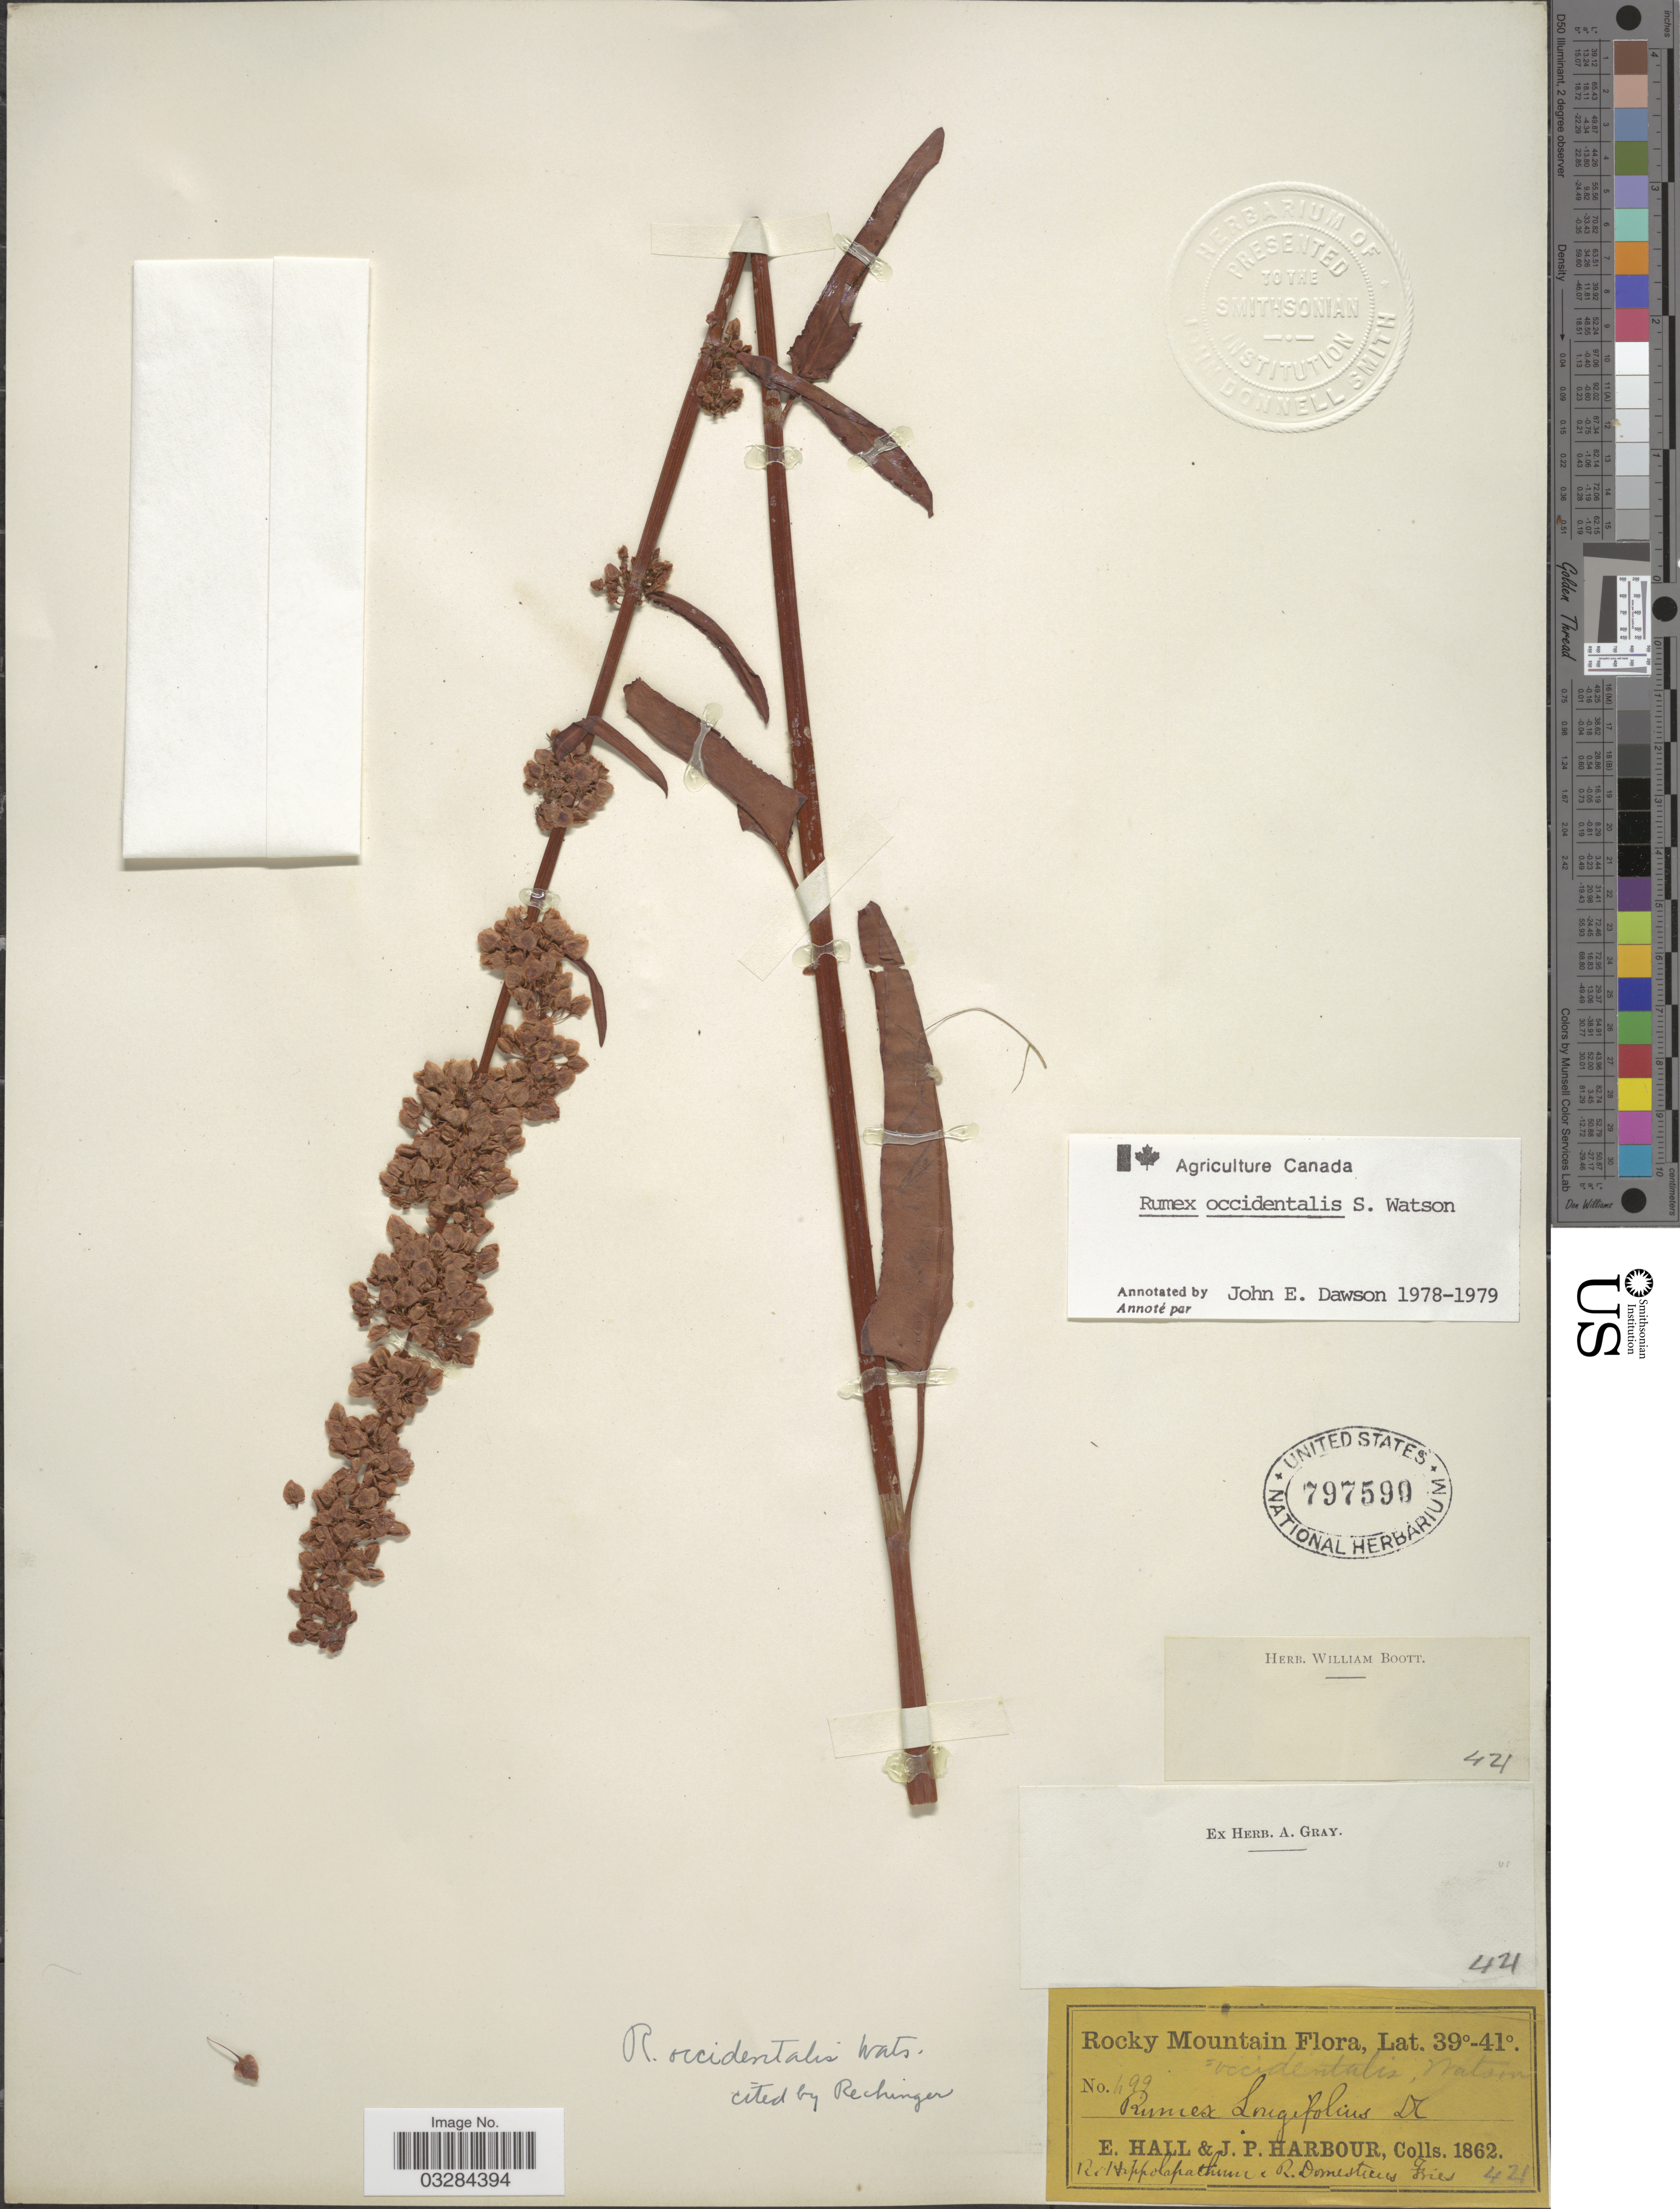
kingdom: Plantae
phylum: Tracheophyta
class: Magnoliopsida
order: Caryophyllales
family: Polygonaceae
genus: Rumex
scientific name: Rumex occidentalis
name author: S. Watson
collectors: E. Hall & J. Harbour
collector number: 499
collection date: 1862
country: United States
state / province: Colorado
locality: Rocky Mountain.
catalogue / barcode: US 797599